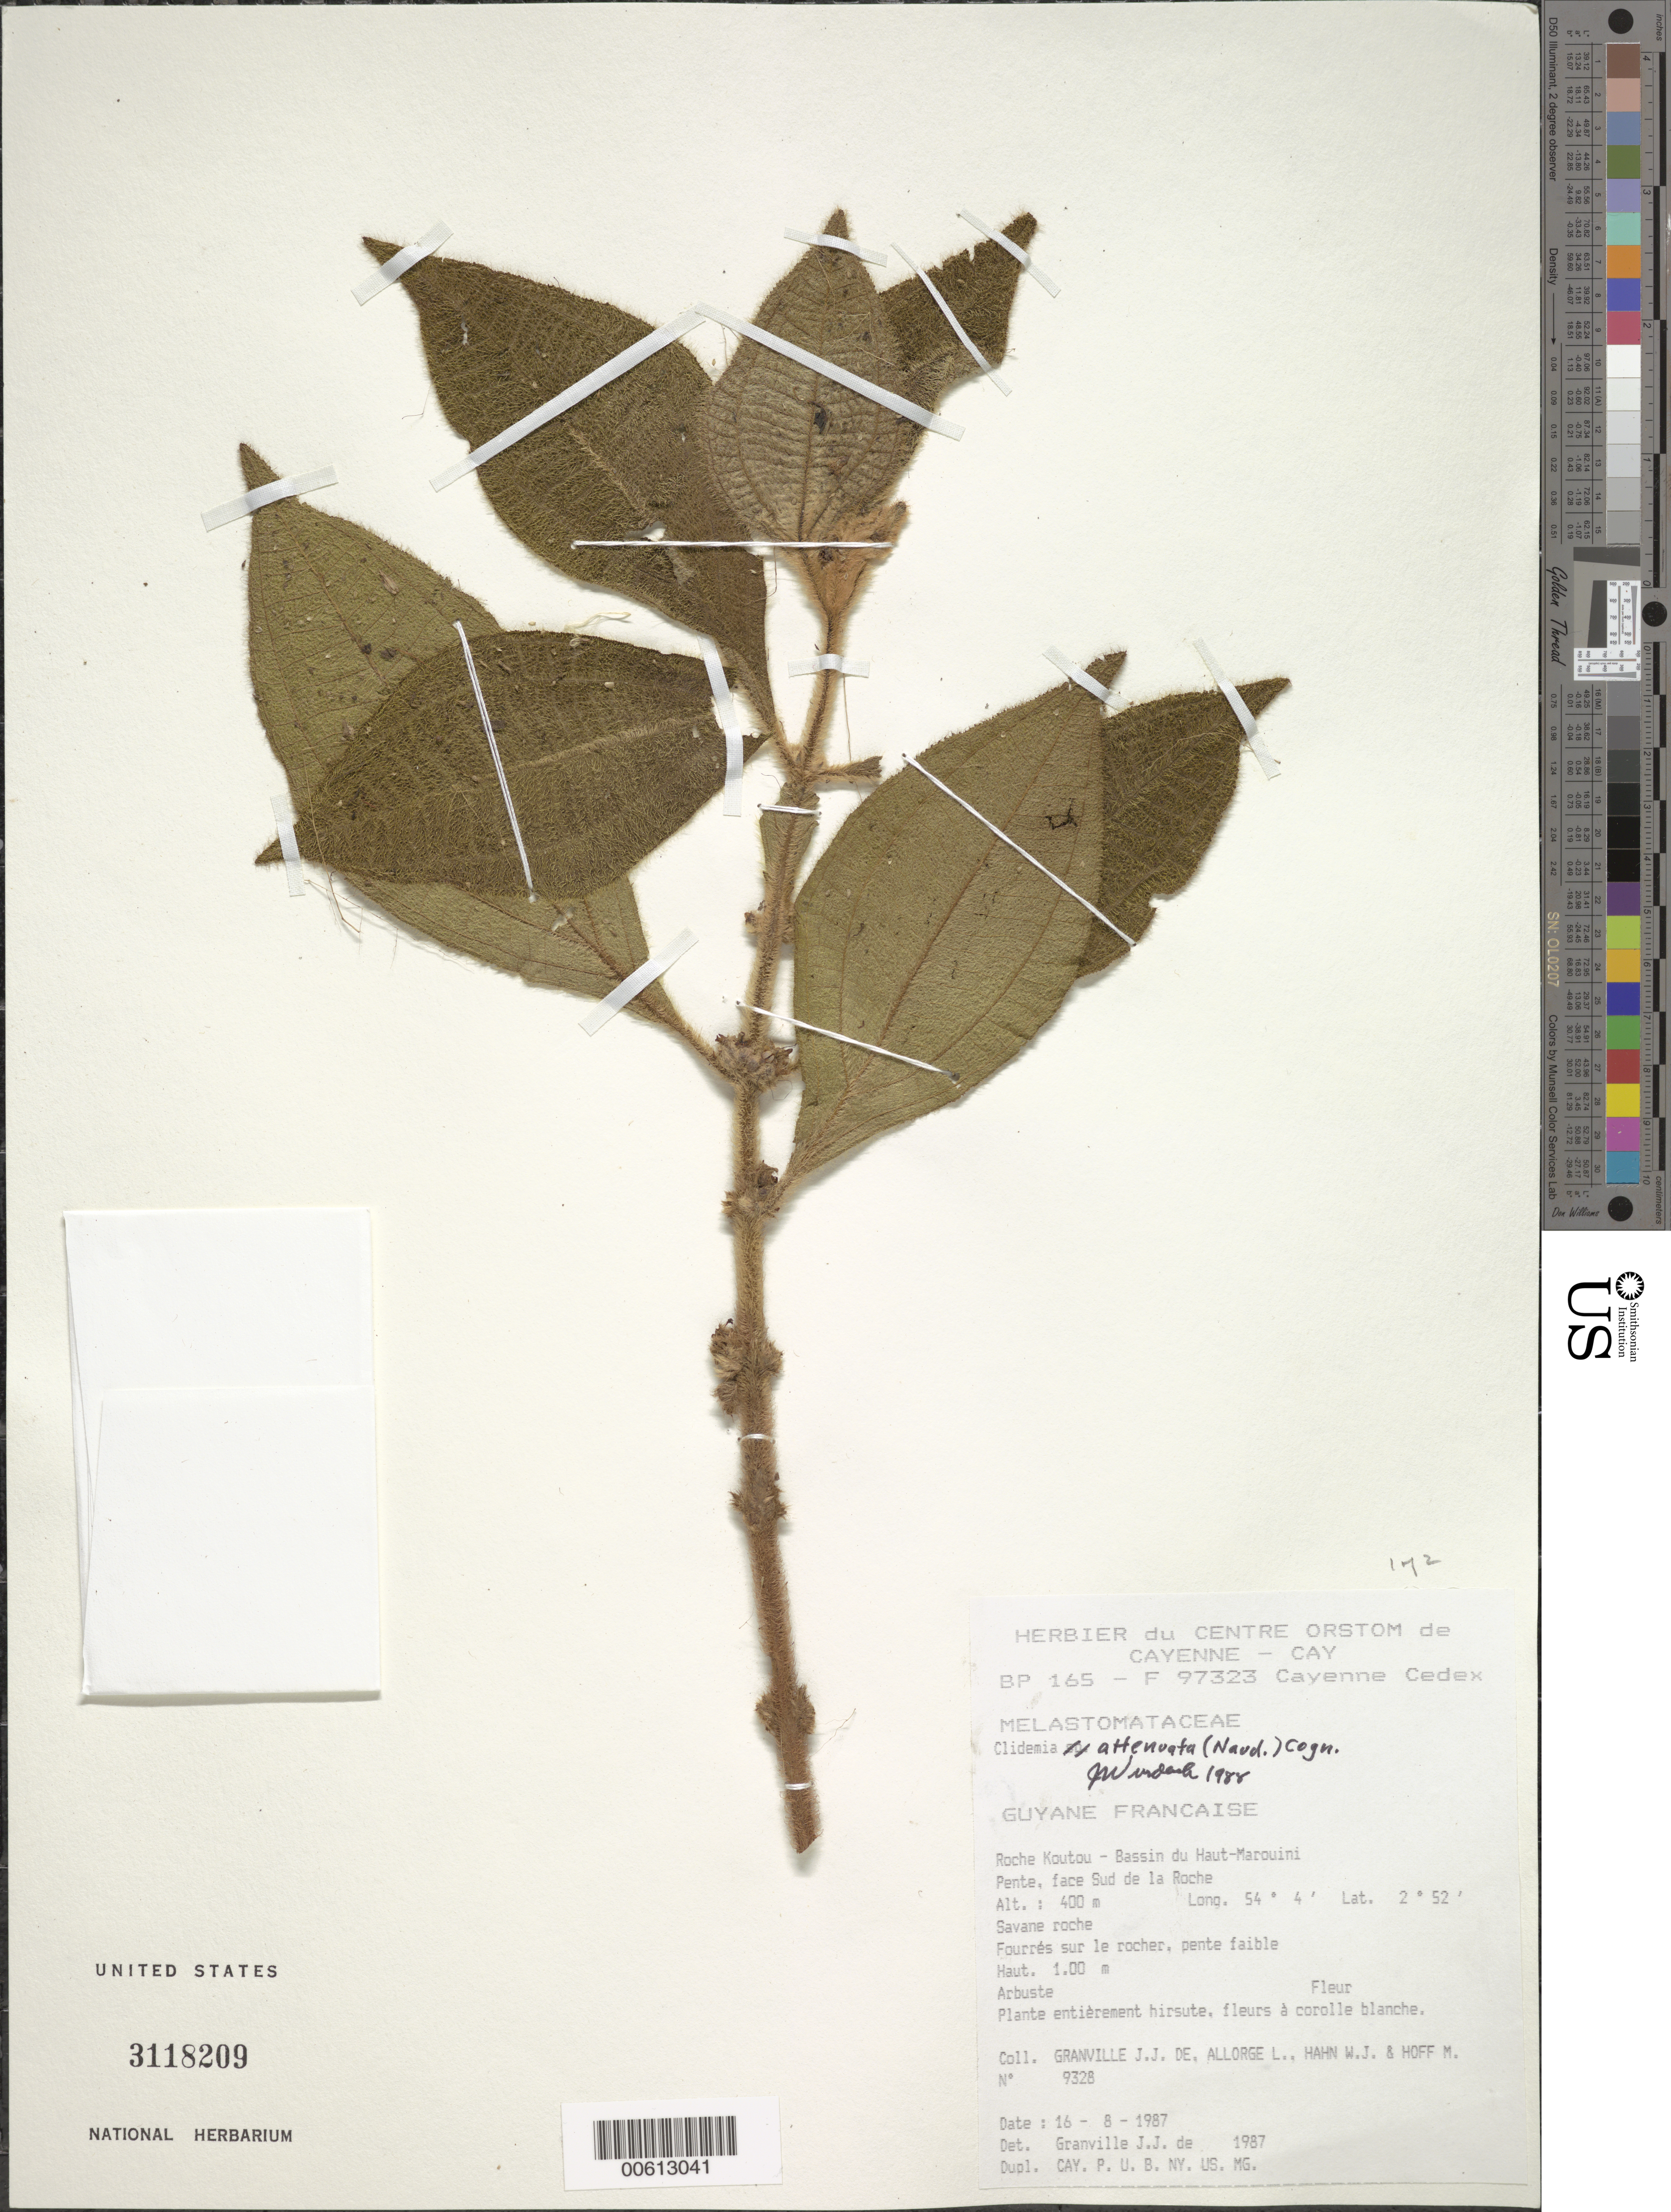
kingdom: Plantae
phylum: Tracheophyta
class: Magnoliopsida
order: Myrtales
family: Melastomataceae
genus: Clidemia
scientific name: Clidemia attenuata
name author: (Naudin) Cogn.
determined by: Wurdack, John J., (US), US (UNITED STATES)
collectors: J.-J. de Granville, L. Allorge, W. J. Hahn & M. Hoff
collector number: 9328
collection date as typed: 16-Aug-87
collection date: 1987-08-16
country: French Guiana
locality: Roche Koutou, Bassin du Haut-Marouini, Pente, face Sud de la Roche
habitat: Savane roche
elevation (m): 400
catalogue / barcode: US 3118209